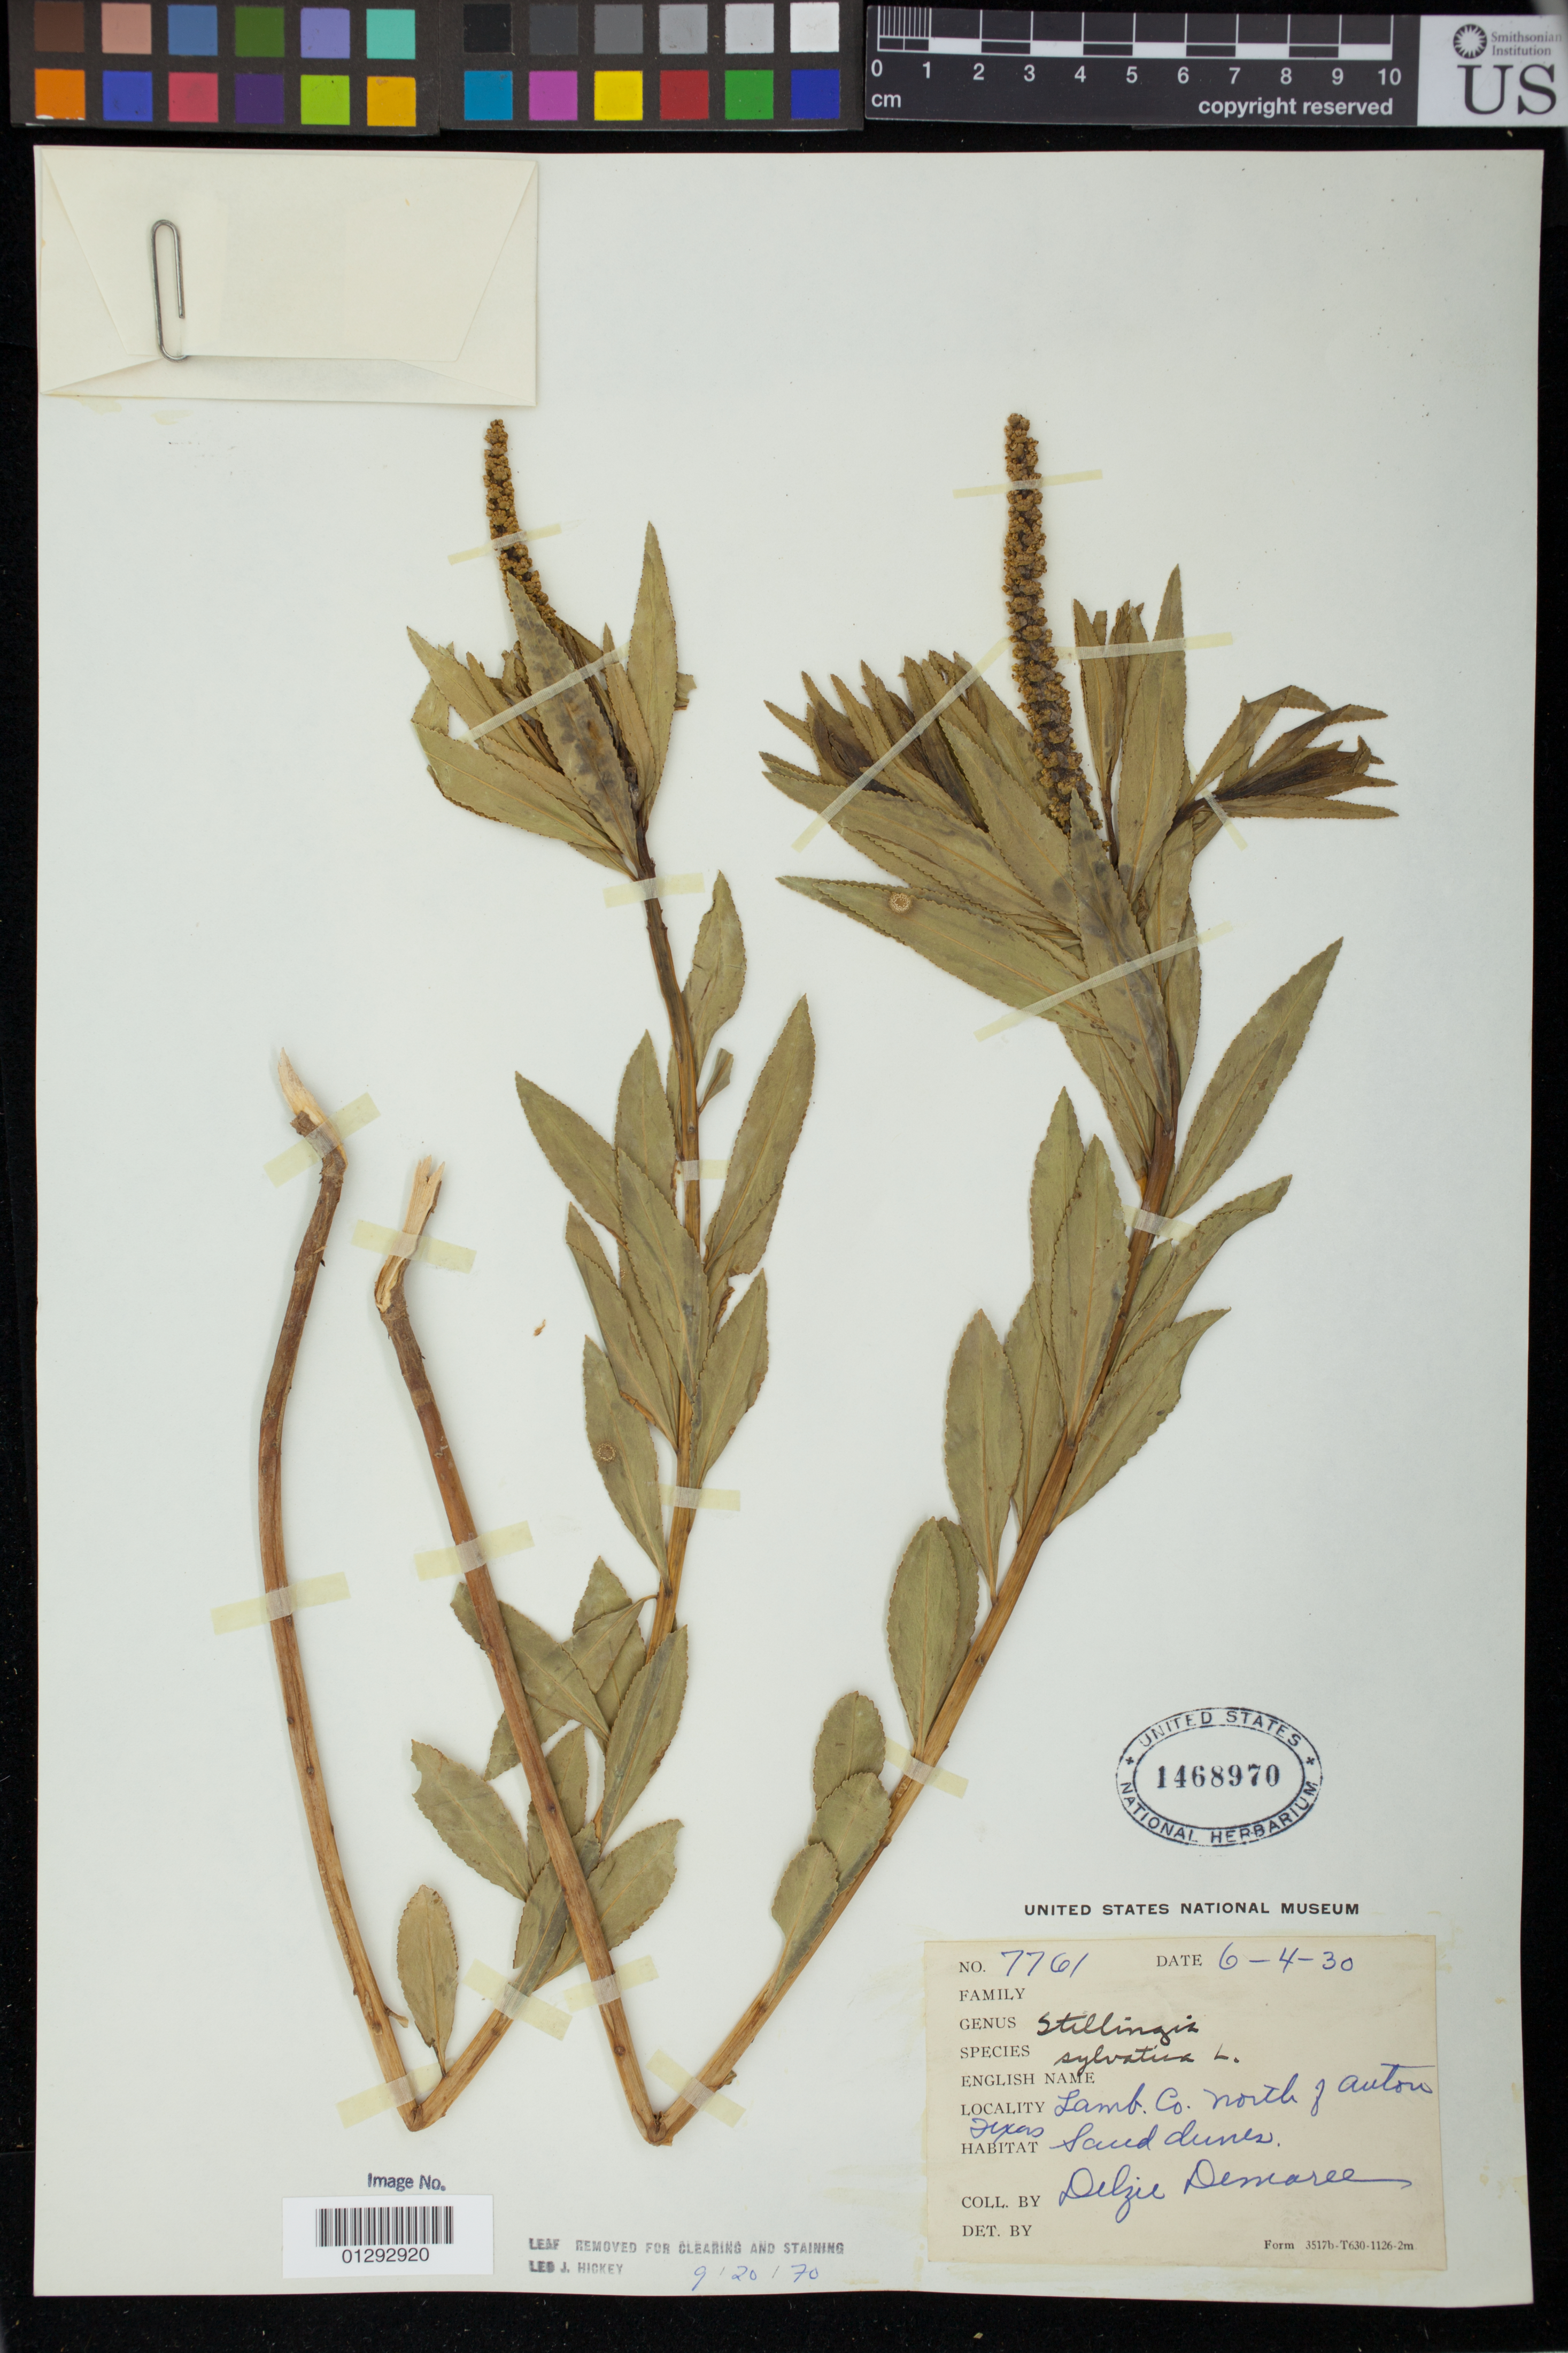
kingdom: Plantae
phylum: Tracheophyta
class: Magnoliopsida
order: Malpighiales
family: Euphorbiaceae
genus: Stillingia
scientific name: Stillingia sylvatica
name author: L.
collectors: D. Demaree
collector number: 7761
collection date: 1930-06-04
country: United States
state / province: Texas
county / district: Lamb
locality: Lamb Co. north of Anton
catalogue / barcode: US 1468970